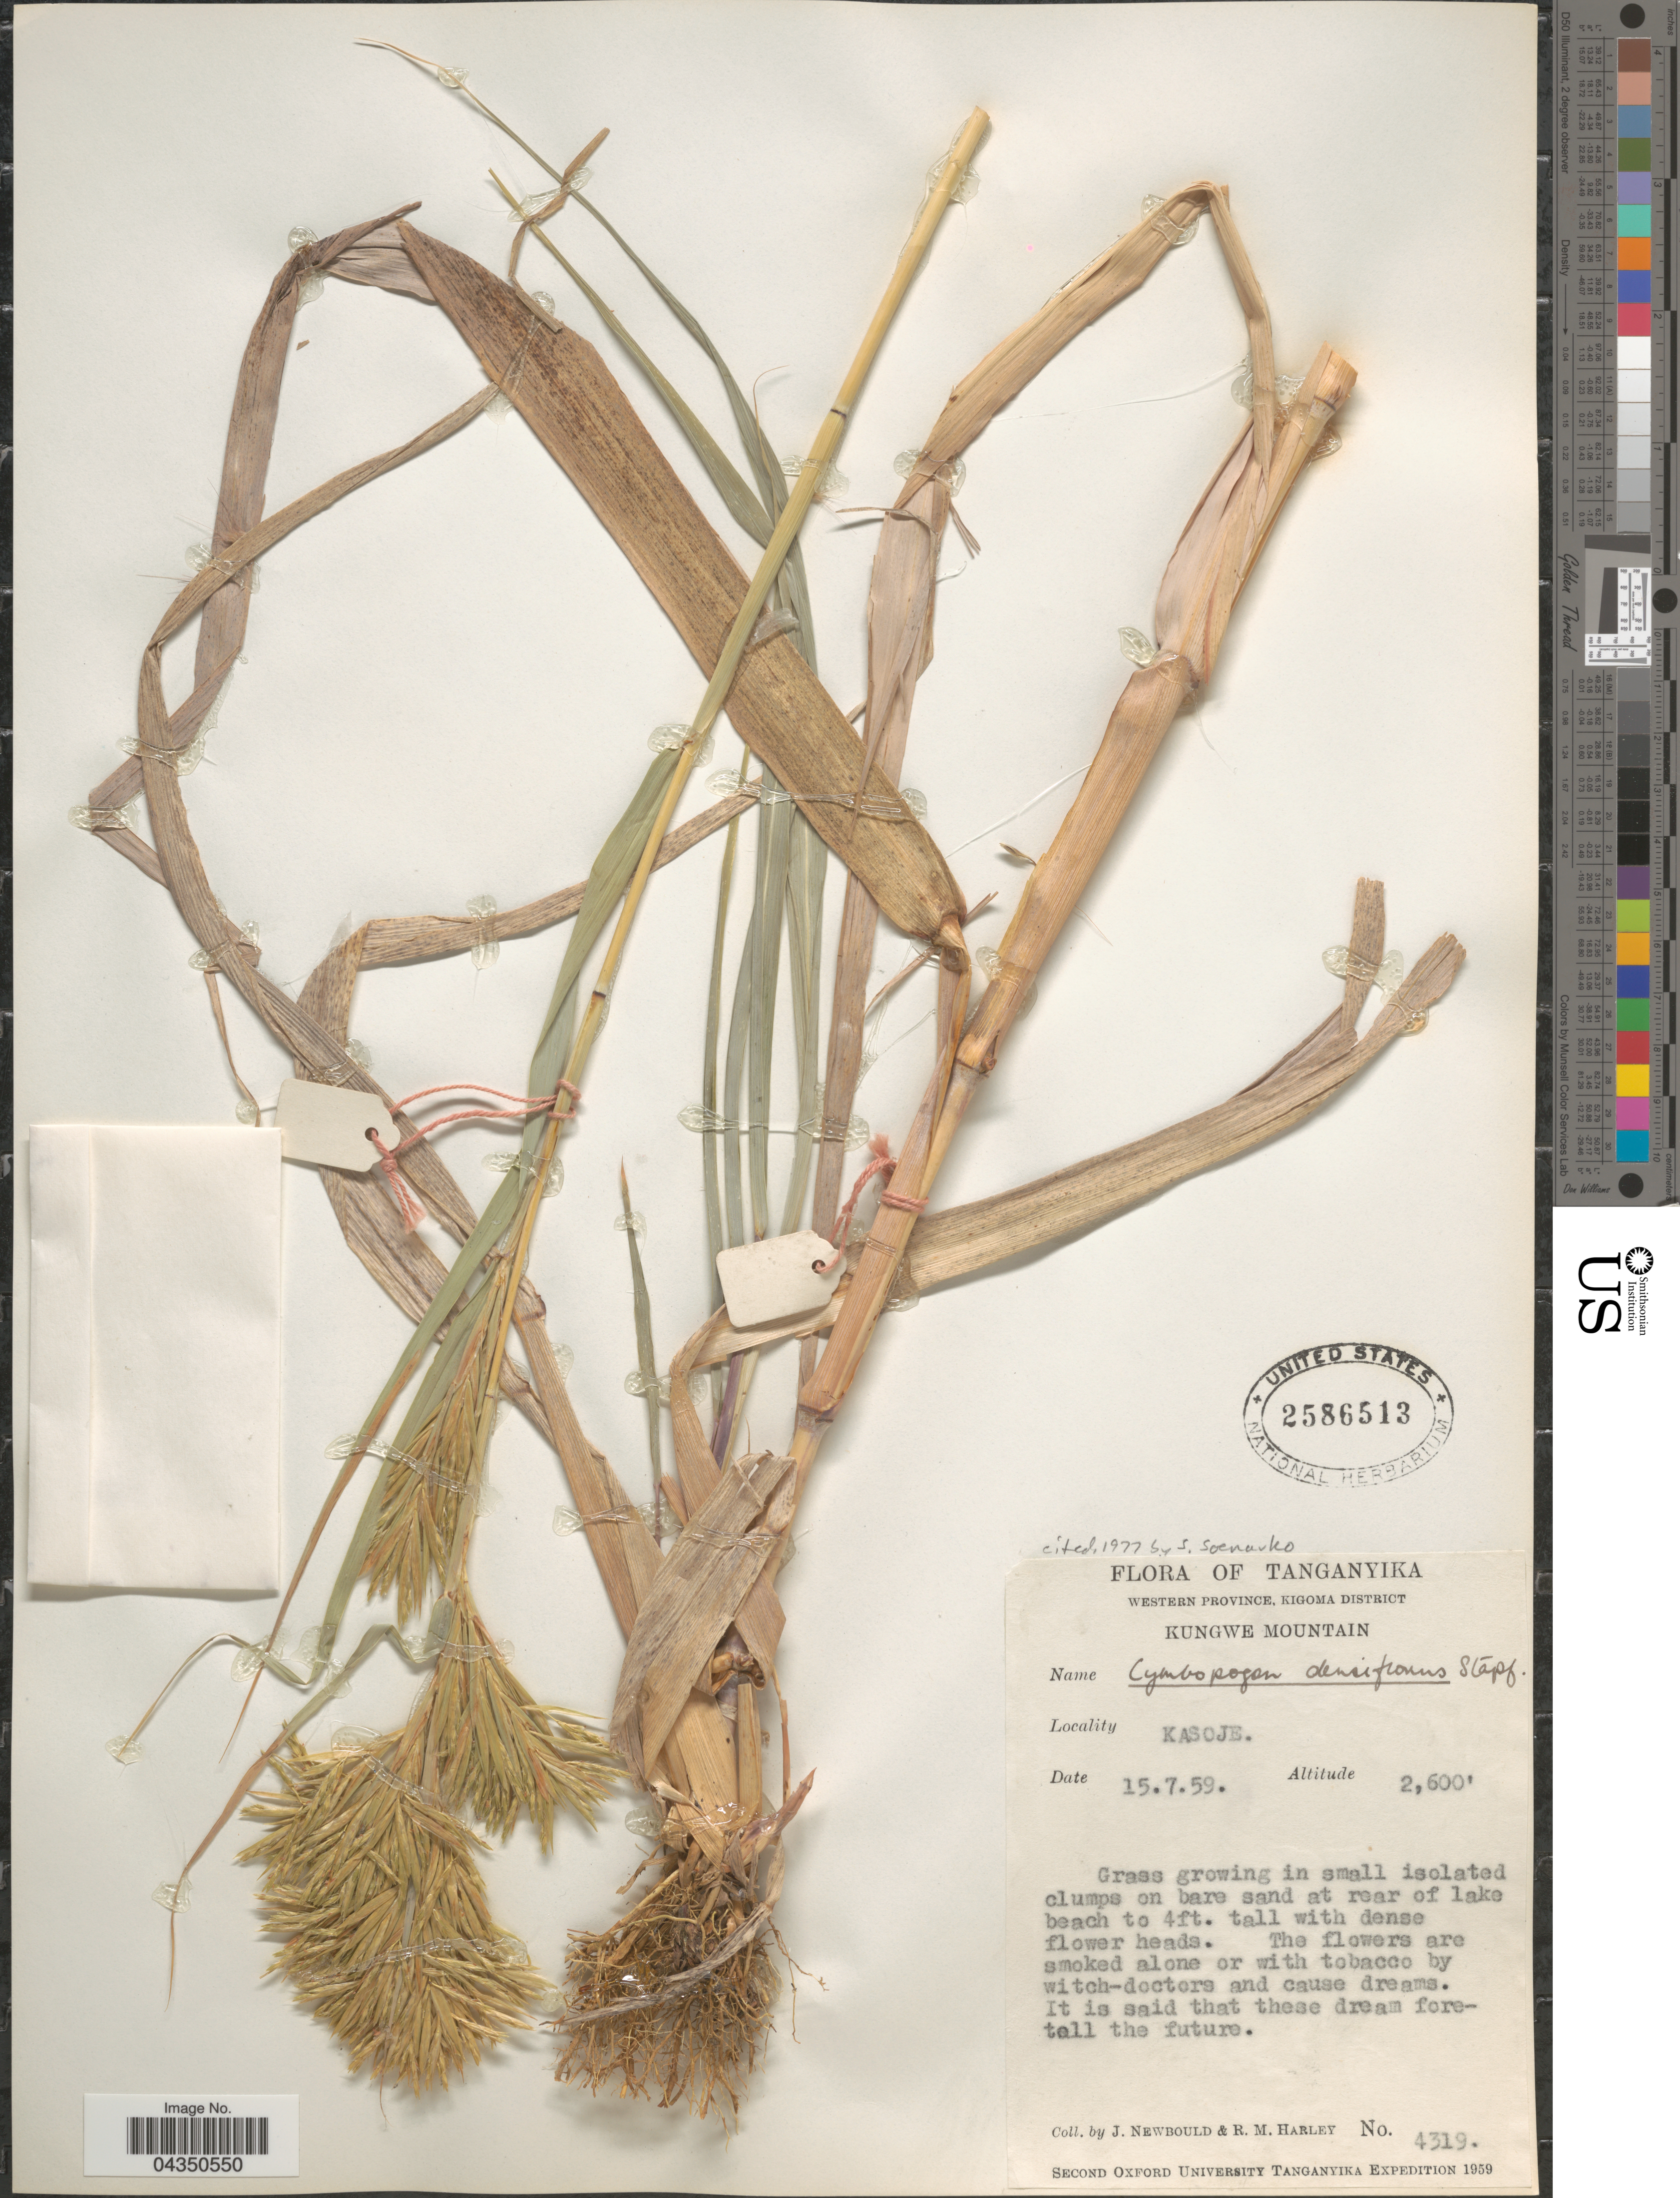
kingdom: Plantae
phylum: Tracheophyta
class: Liliopsida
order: Poales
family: Poaceae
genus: Cymbopogon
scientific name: Cymbopogon densiflorus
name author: Stapf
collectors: J. Newbould & R. M. Harley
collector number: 4319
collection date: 1959-07-15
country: Tanzania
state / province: Kigoma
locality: Tanganyika. Western Province, Kigoma District. Kungwe Mountain. Kasoje. Second Oxford University Tanganyika Expedition 1959.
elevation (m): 792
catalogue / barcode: US 2586513